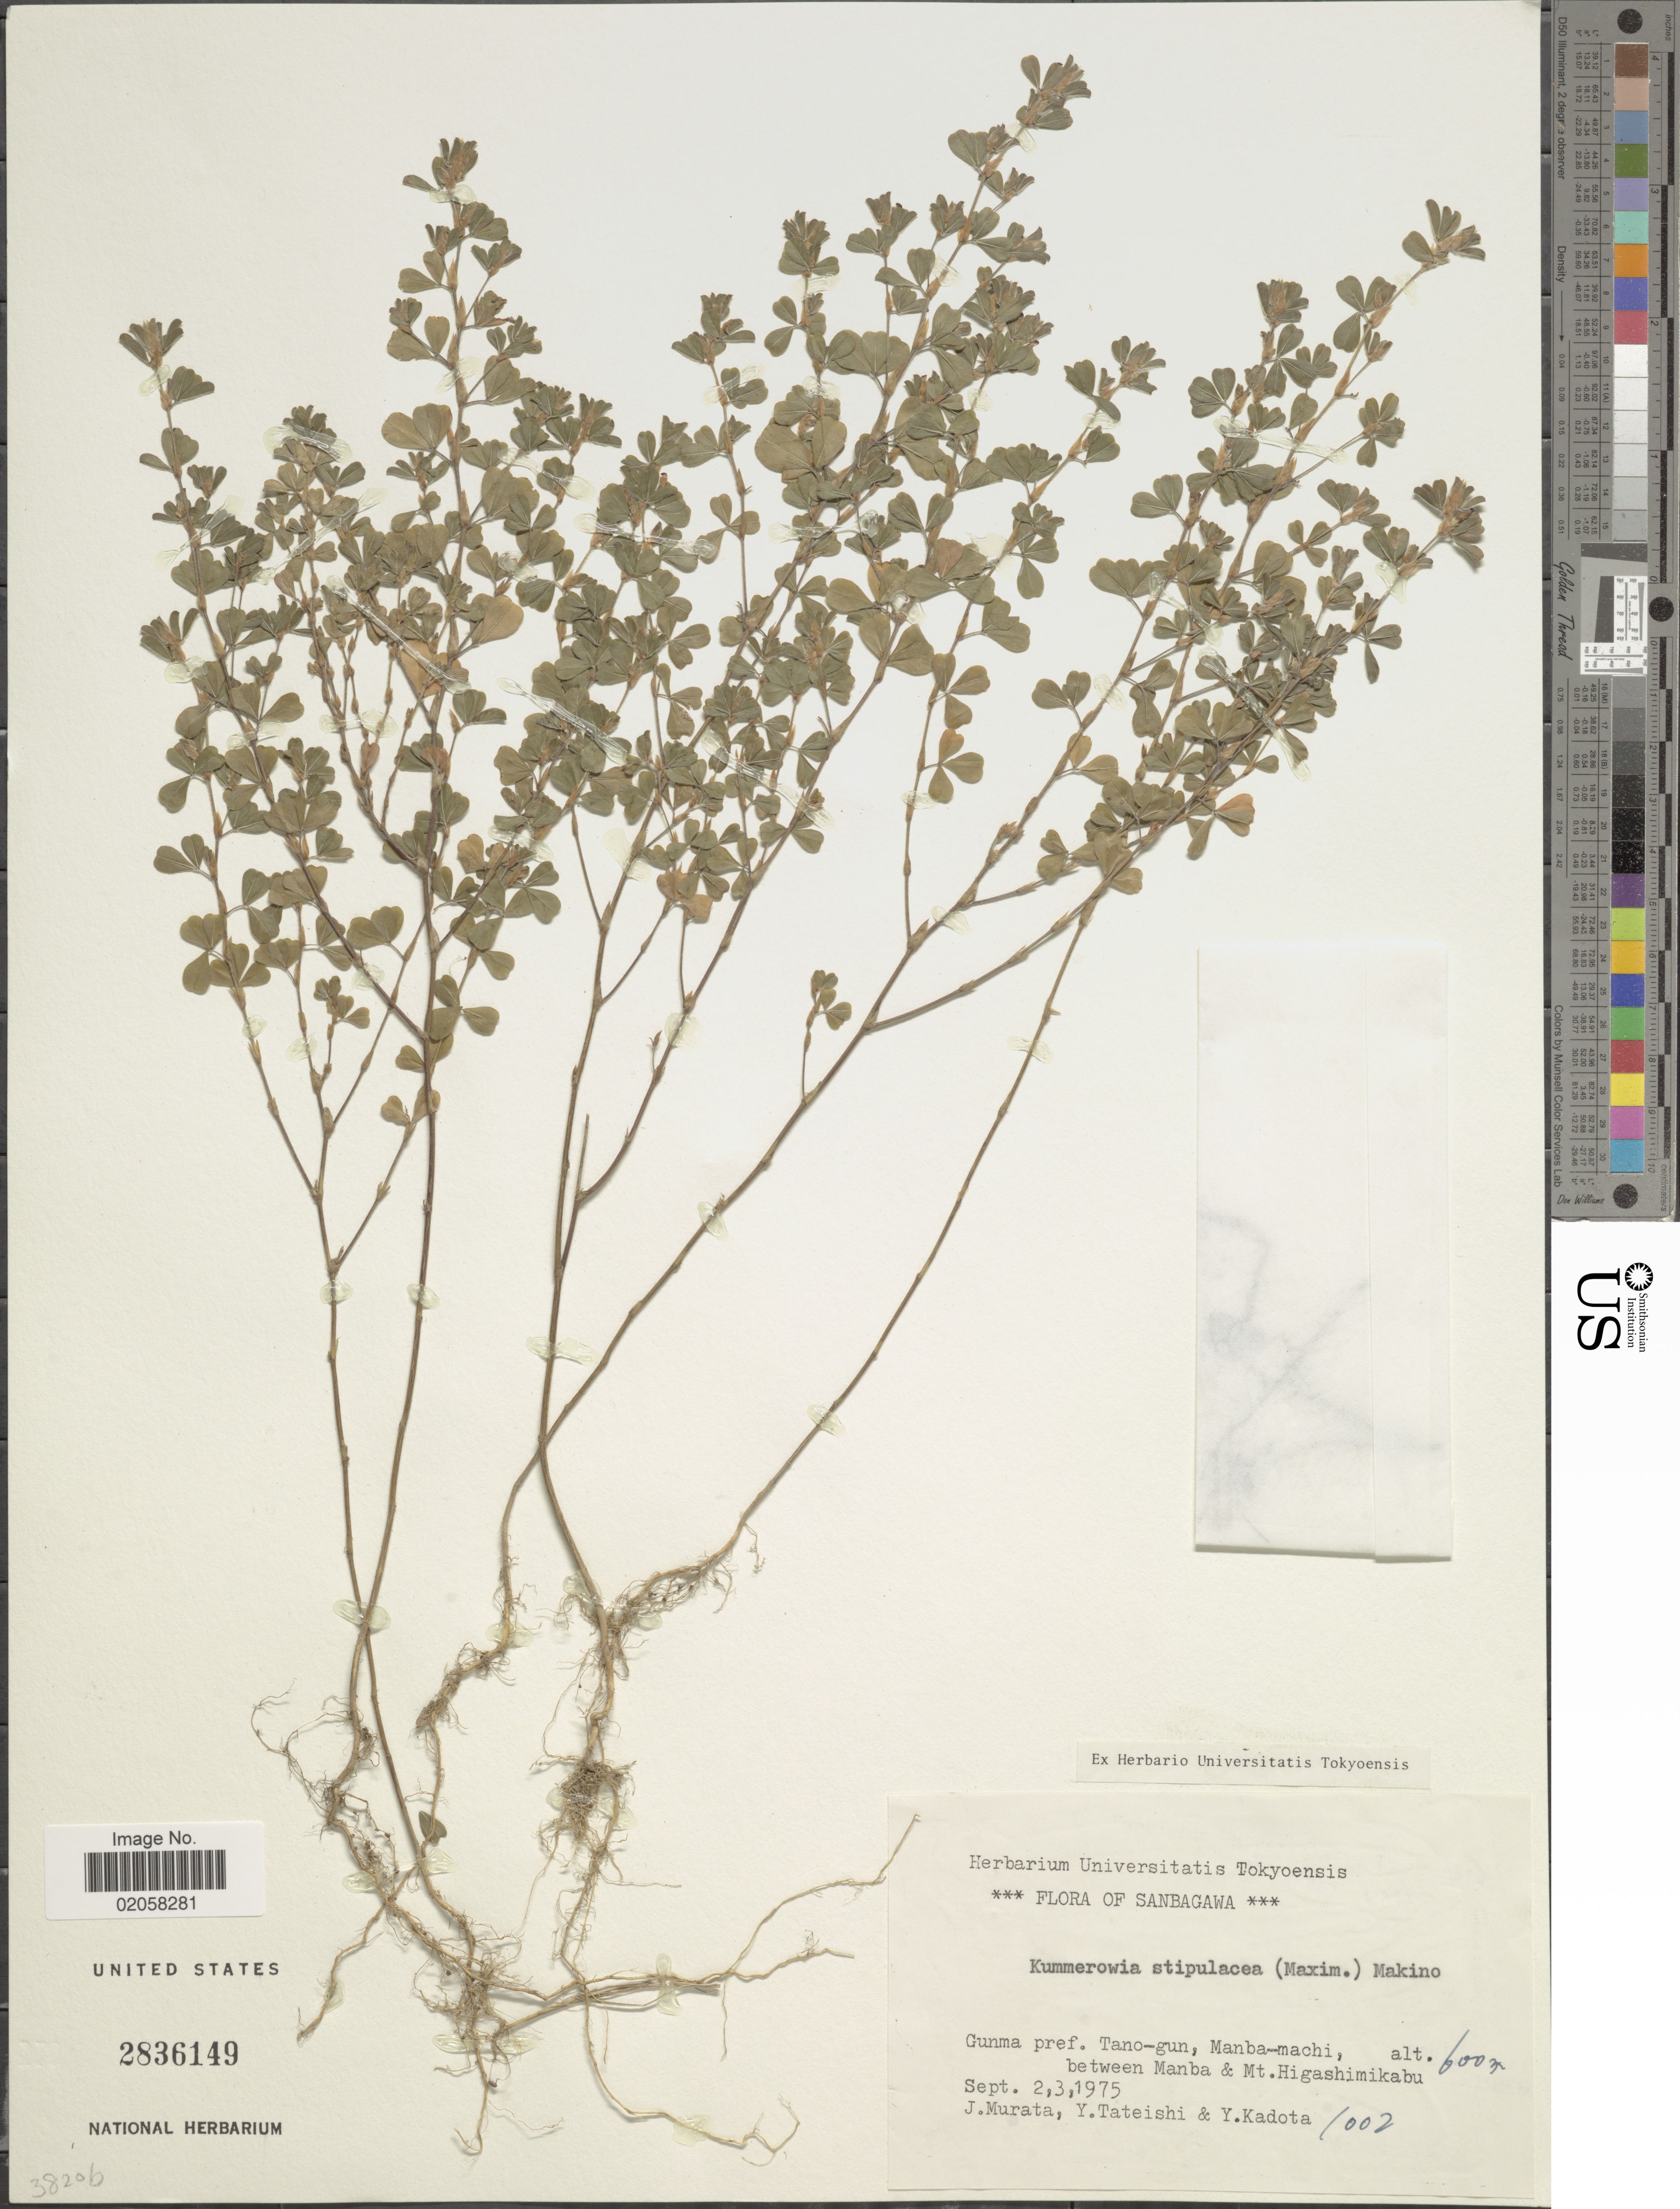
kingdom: Plantae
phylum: Tracheophyta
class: Magnoliopsida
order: Fabales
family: Fabaceae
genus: Kummerowia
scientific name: Kummerowia stipulacea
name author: (Maxim.) Makino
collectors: J. Murata, Y. Tateishi & Y. Kadota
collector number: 1002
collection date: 1975-09-02/1975-09-03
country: Japan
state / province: Gunma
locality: Tano-gun, Manba-machi, between Manba & Mt. Higashimikabu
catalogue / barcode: US 2836149